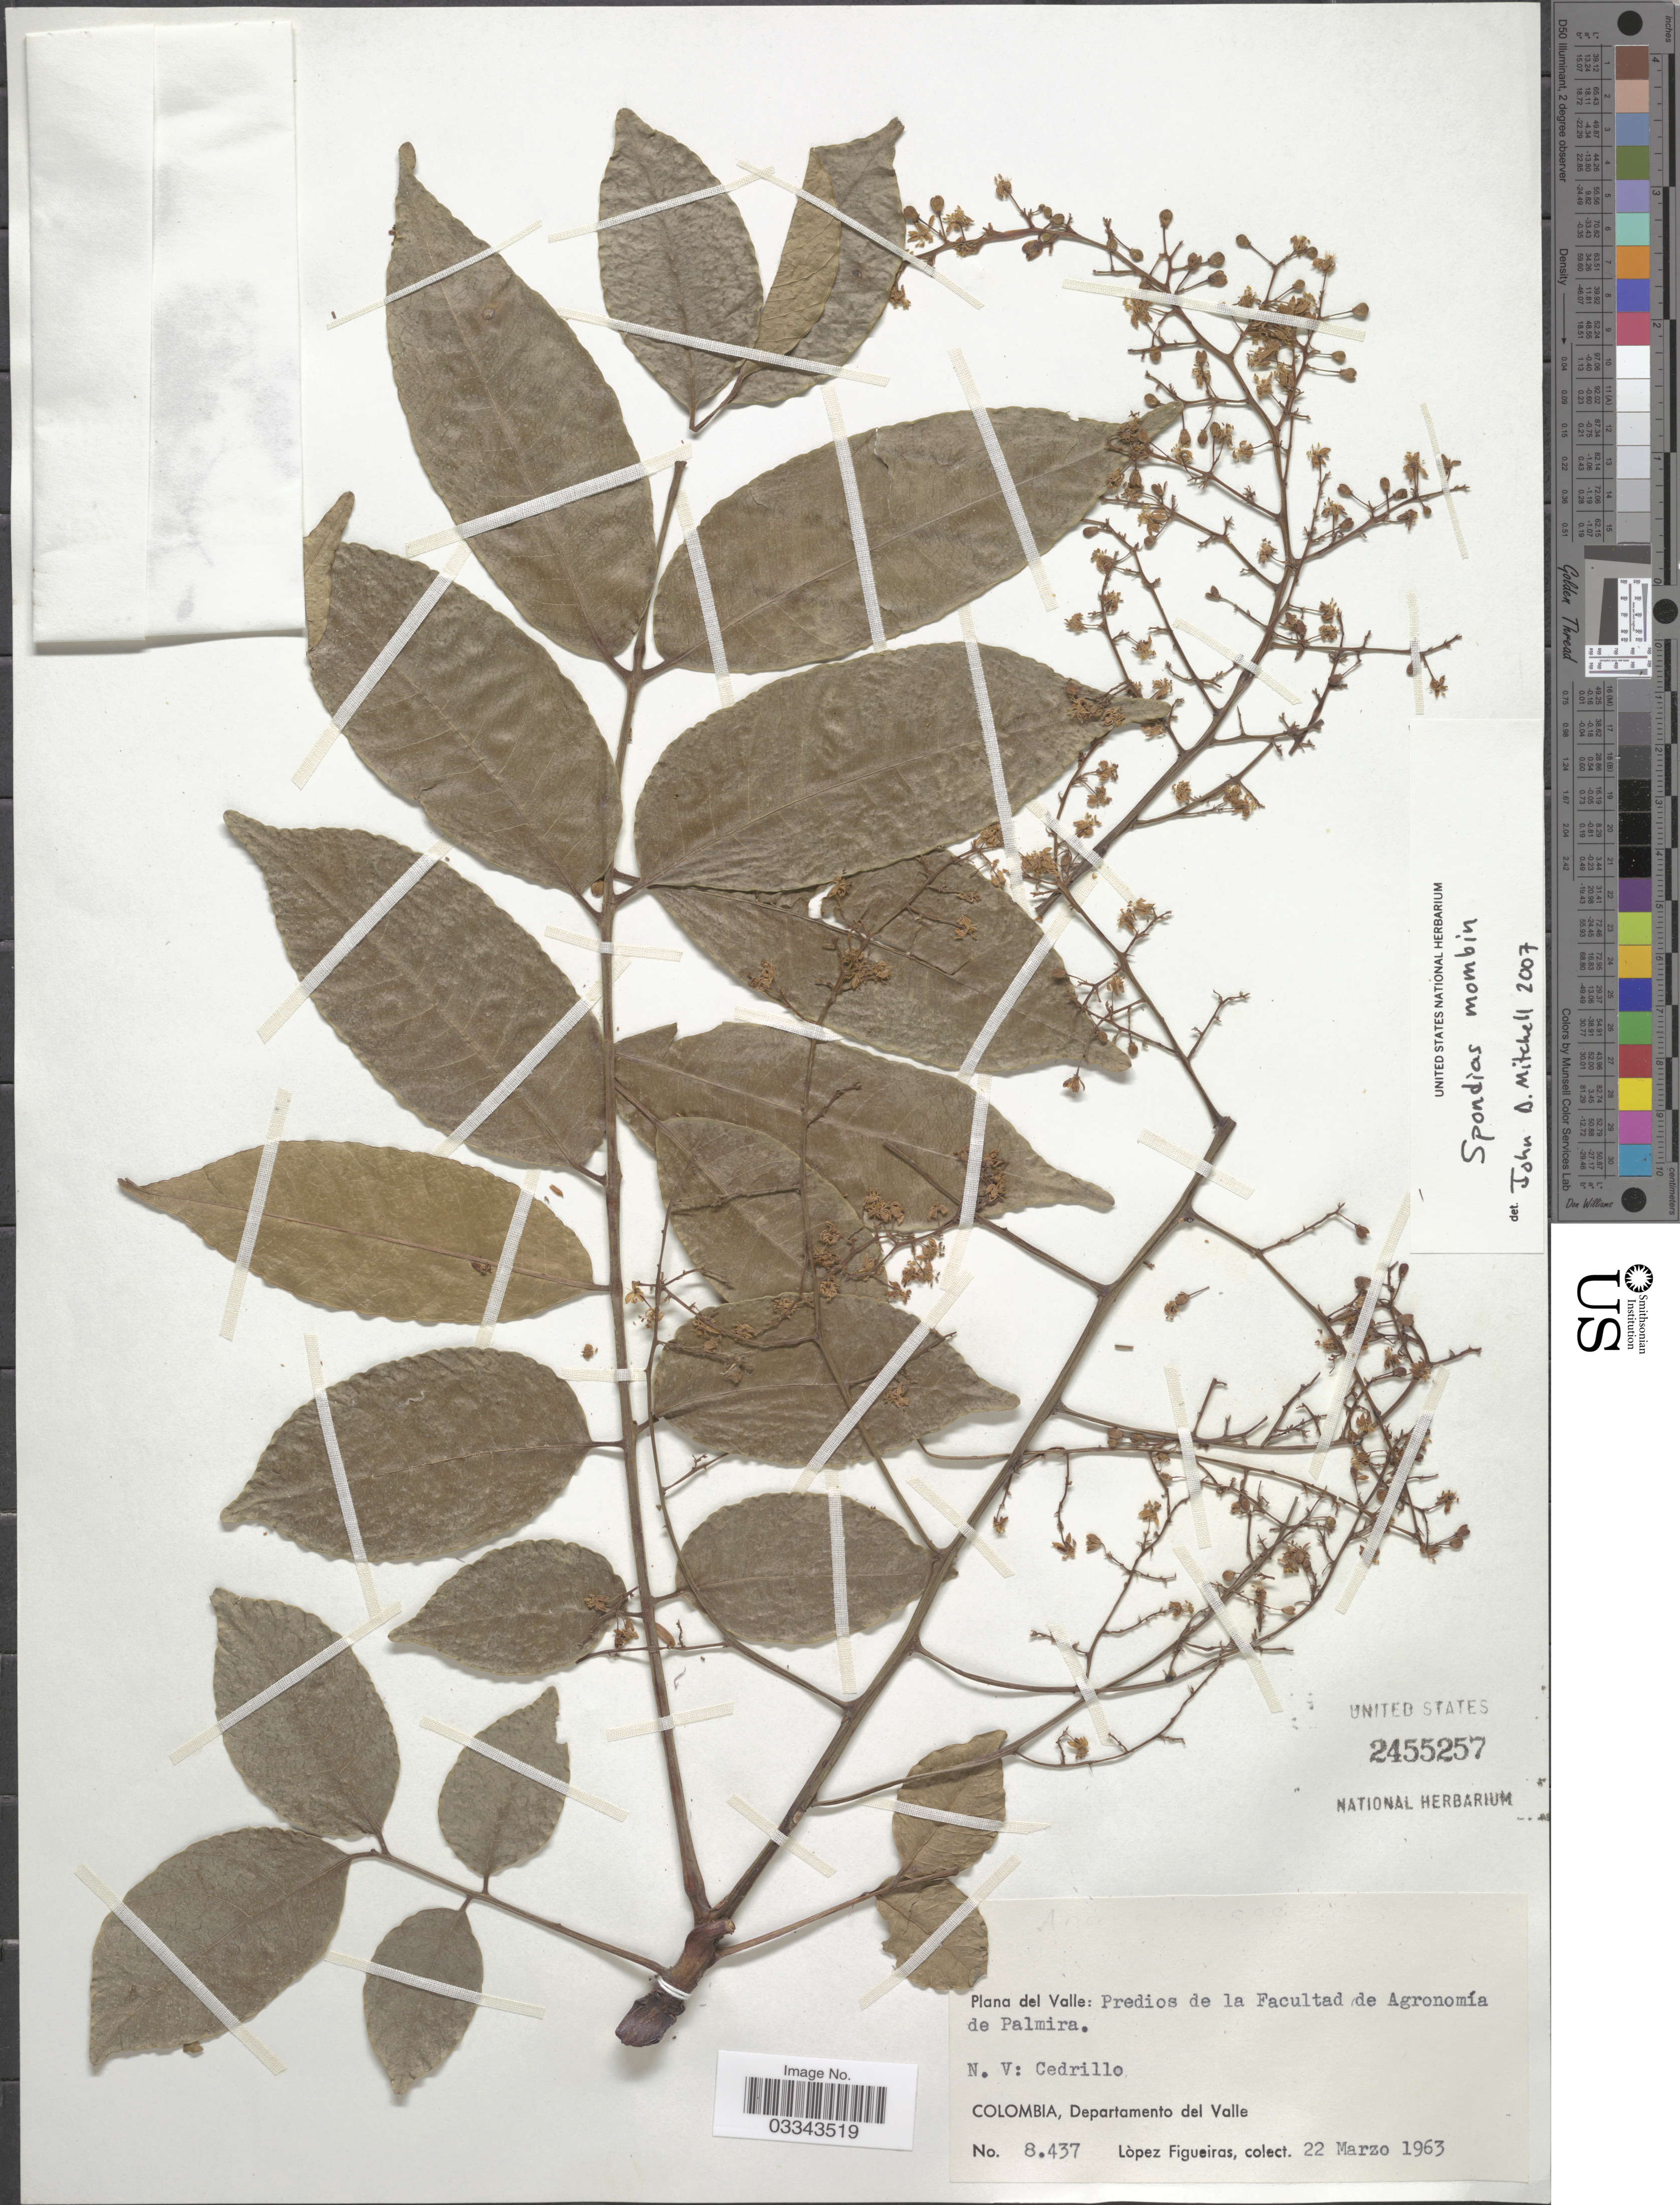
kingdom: Plantae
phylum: Tracheophyta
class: Magnoliopsida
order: Sapindales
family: Anacardiaceae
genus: Spondias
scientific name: Spondias mombin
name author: L.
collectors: M. López Figueiras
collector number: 8437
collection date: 1963-03-22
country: Colombia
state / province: Valle del Cauca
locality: Predios de la Facultad de Agronomía de Palmira, Departamento del Valle.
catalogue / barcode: US 2455257